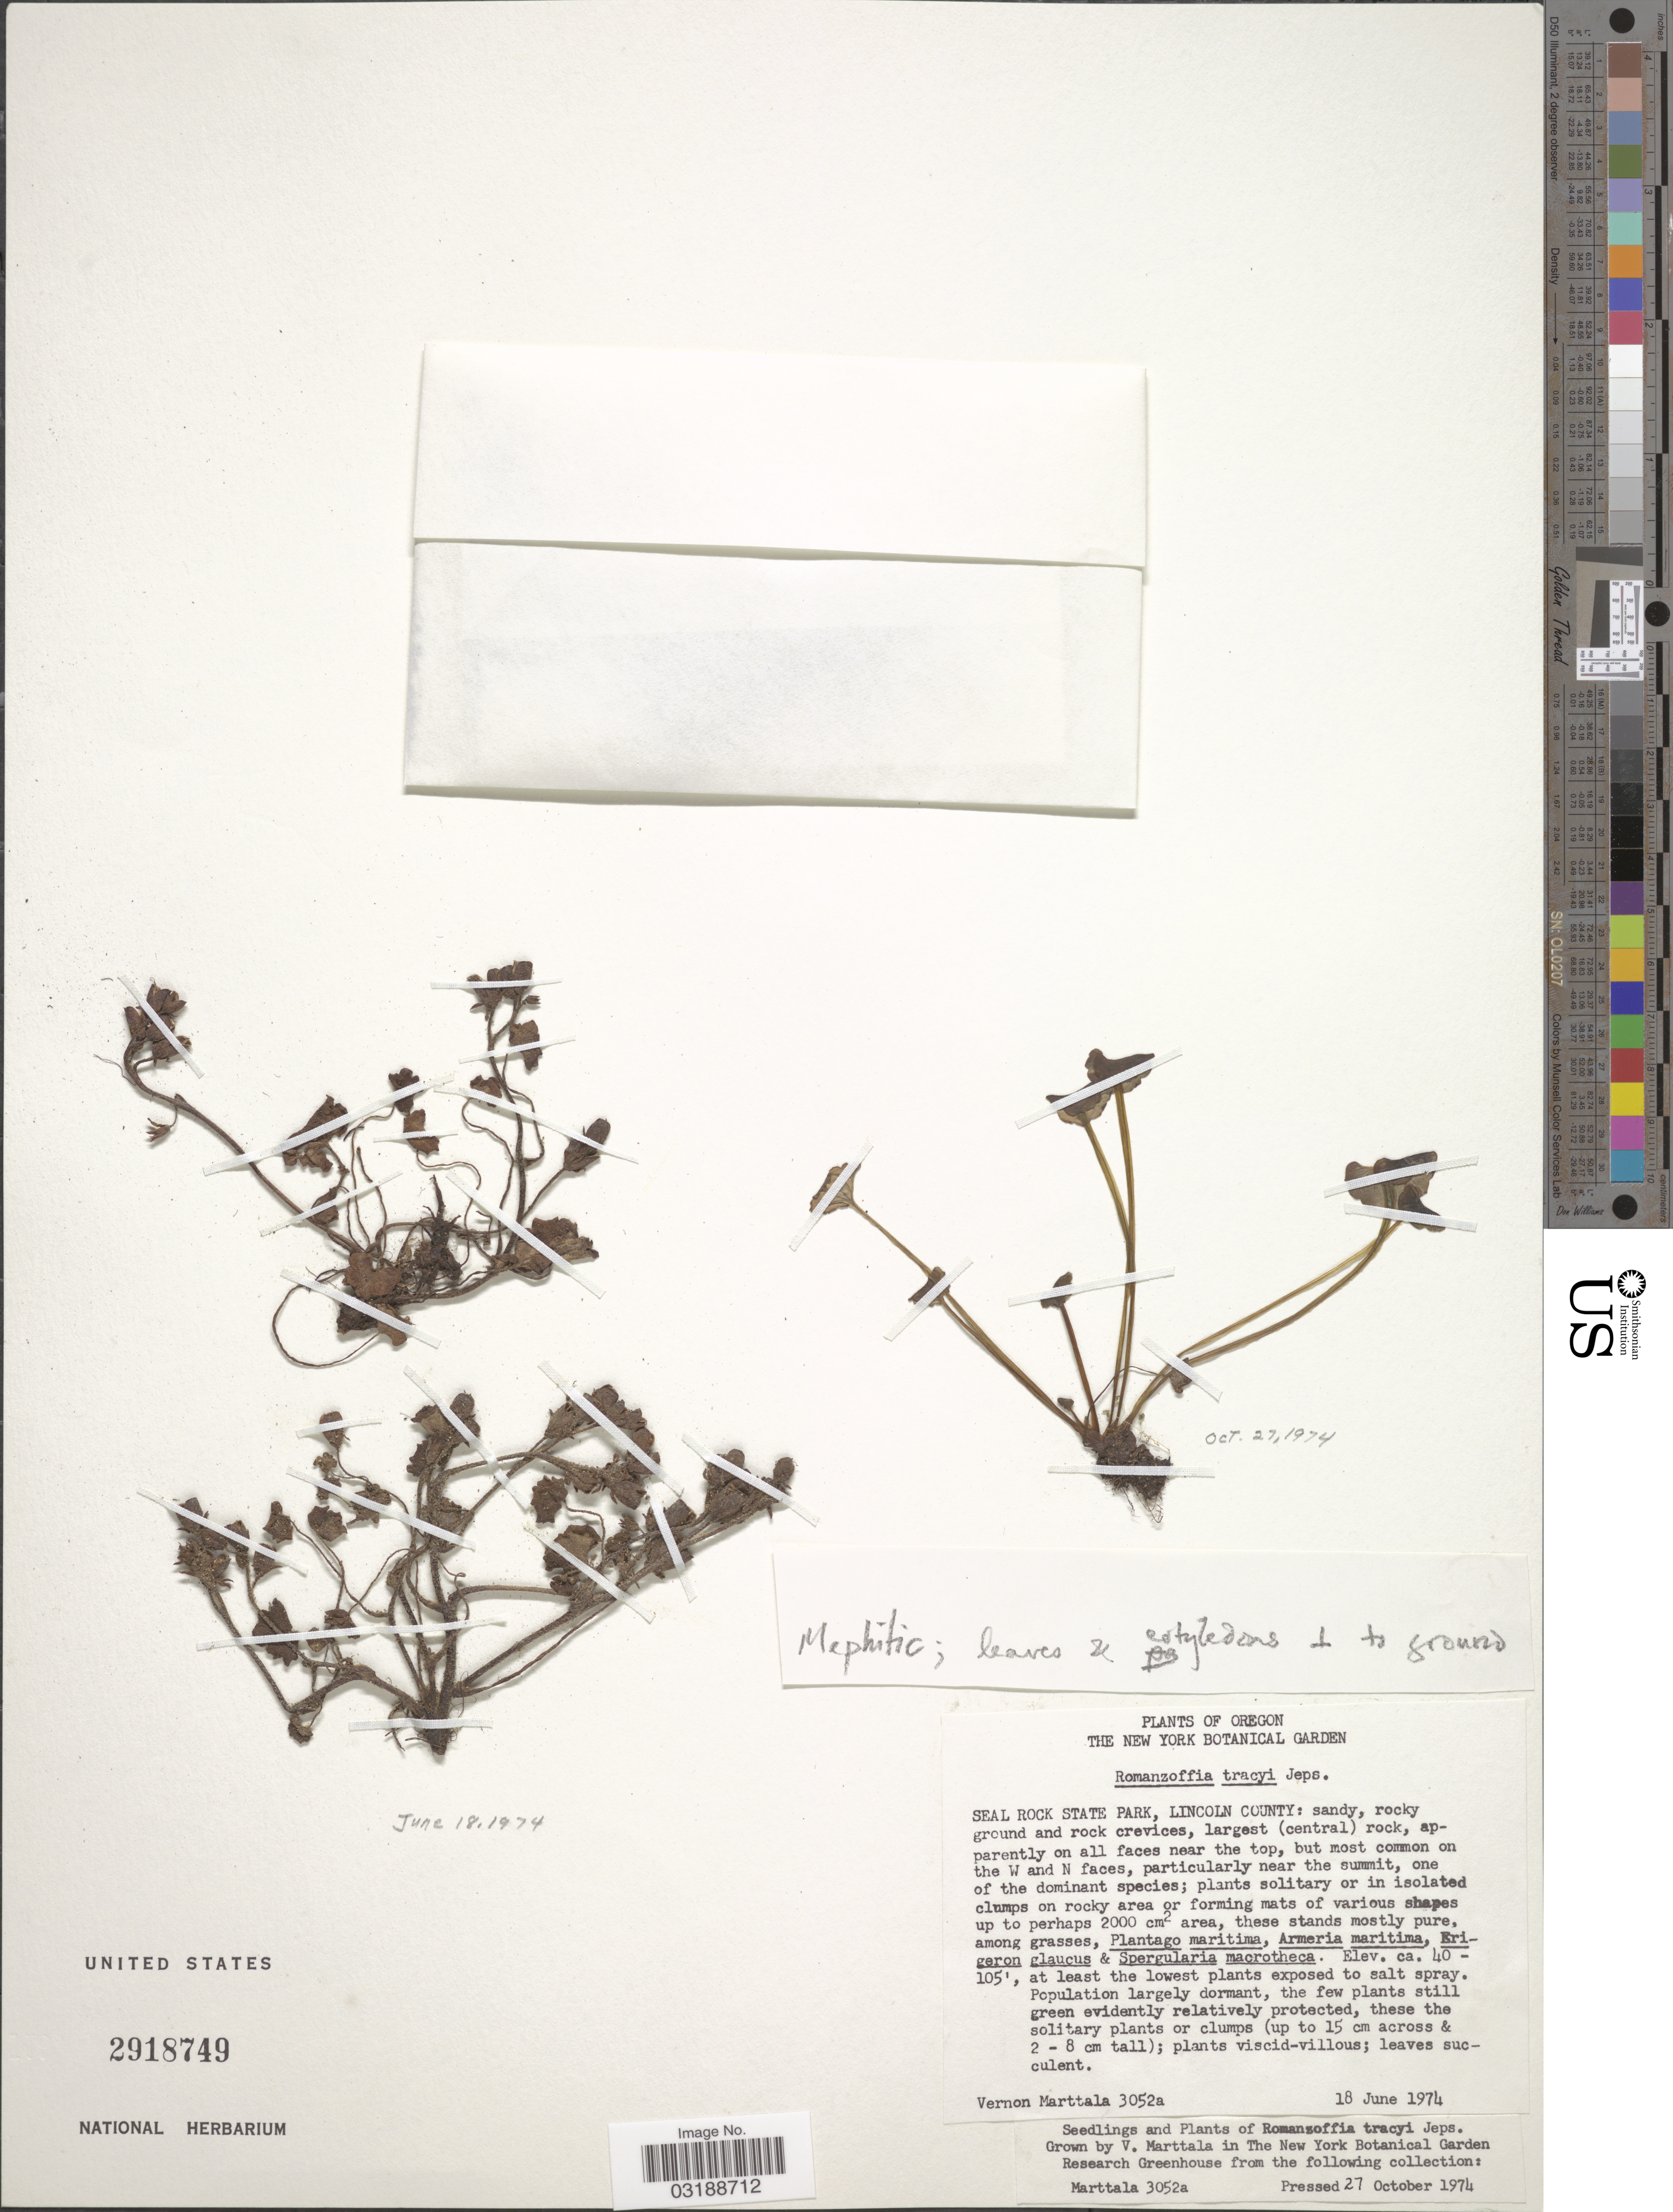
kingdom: Plantae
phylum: Tracheophyta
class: Magnoliopsida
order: Boraginales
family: Hydrophyllaceae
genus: Romanzoffia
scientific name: Romanzoffia tracyi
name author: Jeps.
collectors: V. Marttala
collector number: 3052a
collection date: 1974-06-18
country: United States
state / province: Oregon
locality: Seal Rock State Park, Lincoln County.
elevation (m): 12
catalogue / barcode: US 2918749